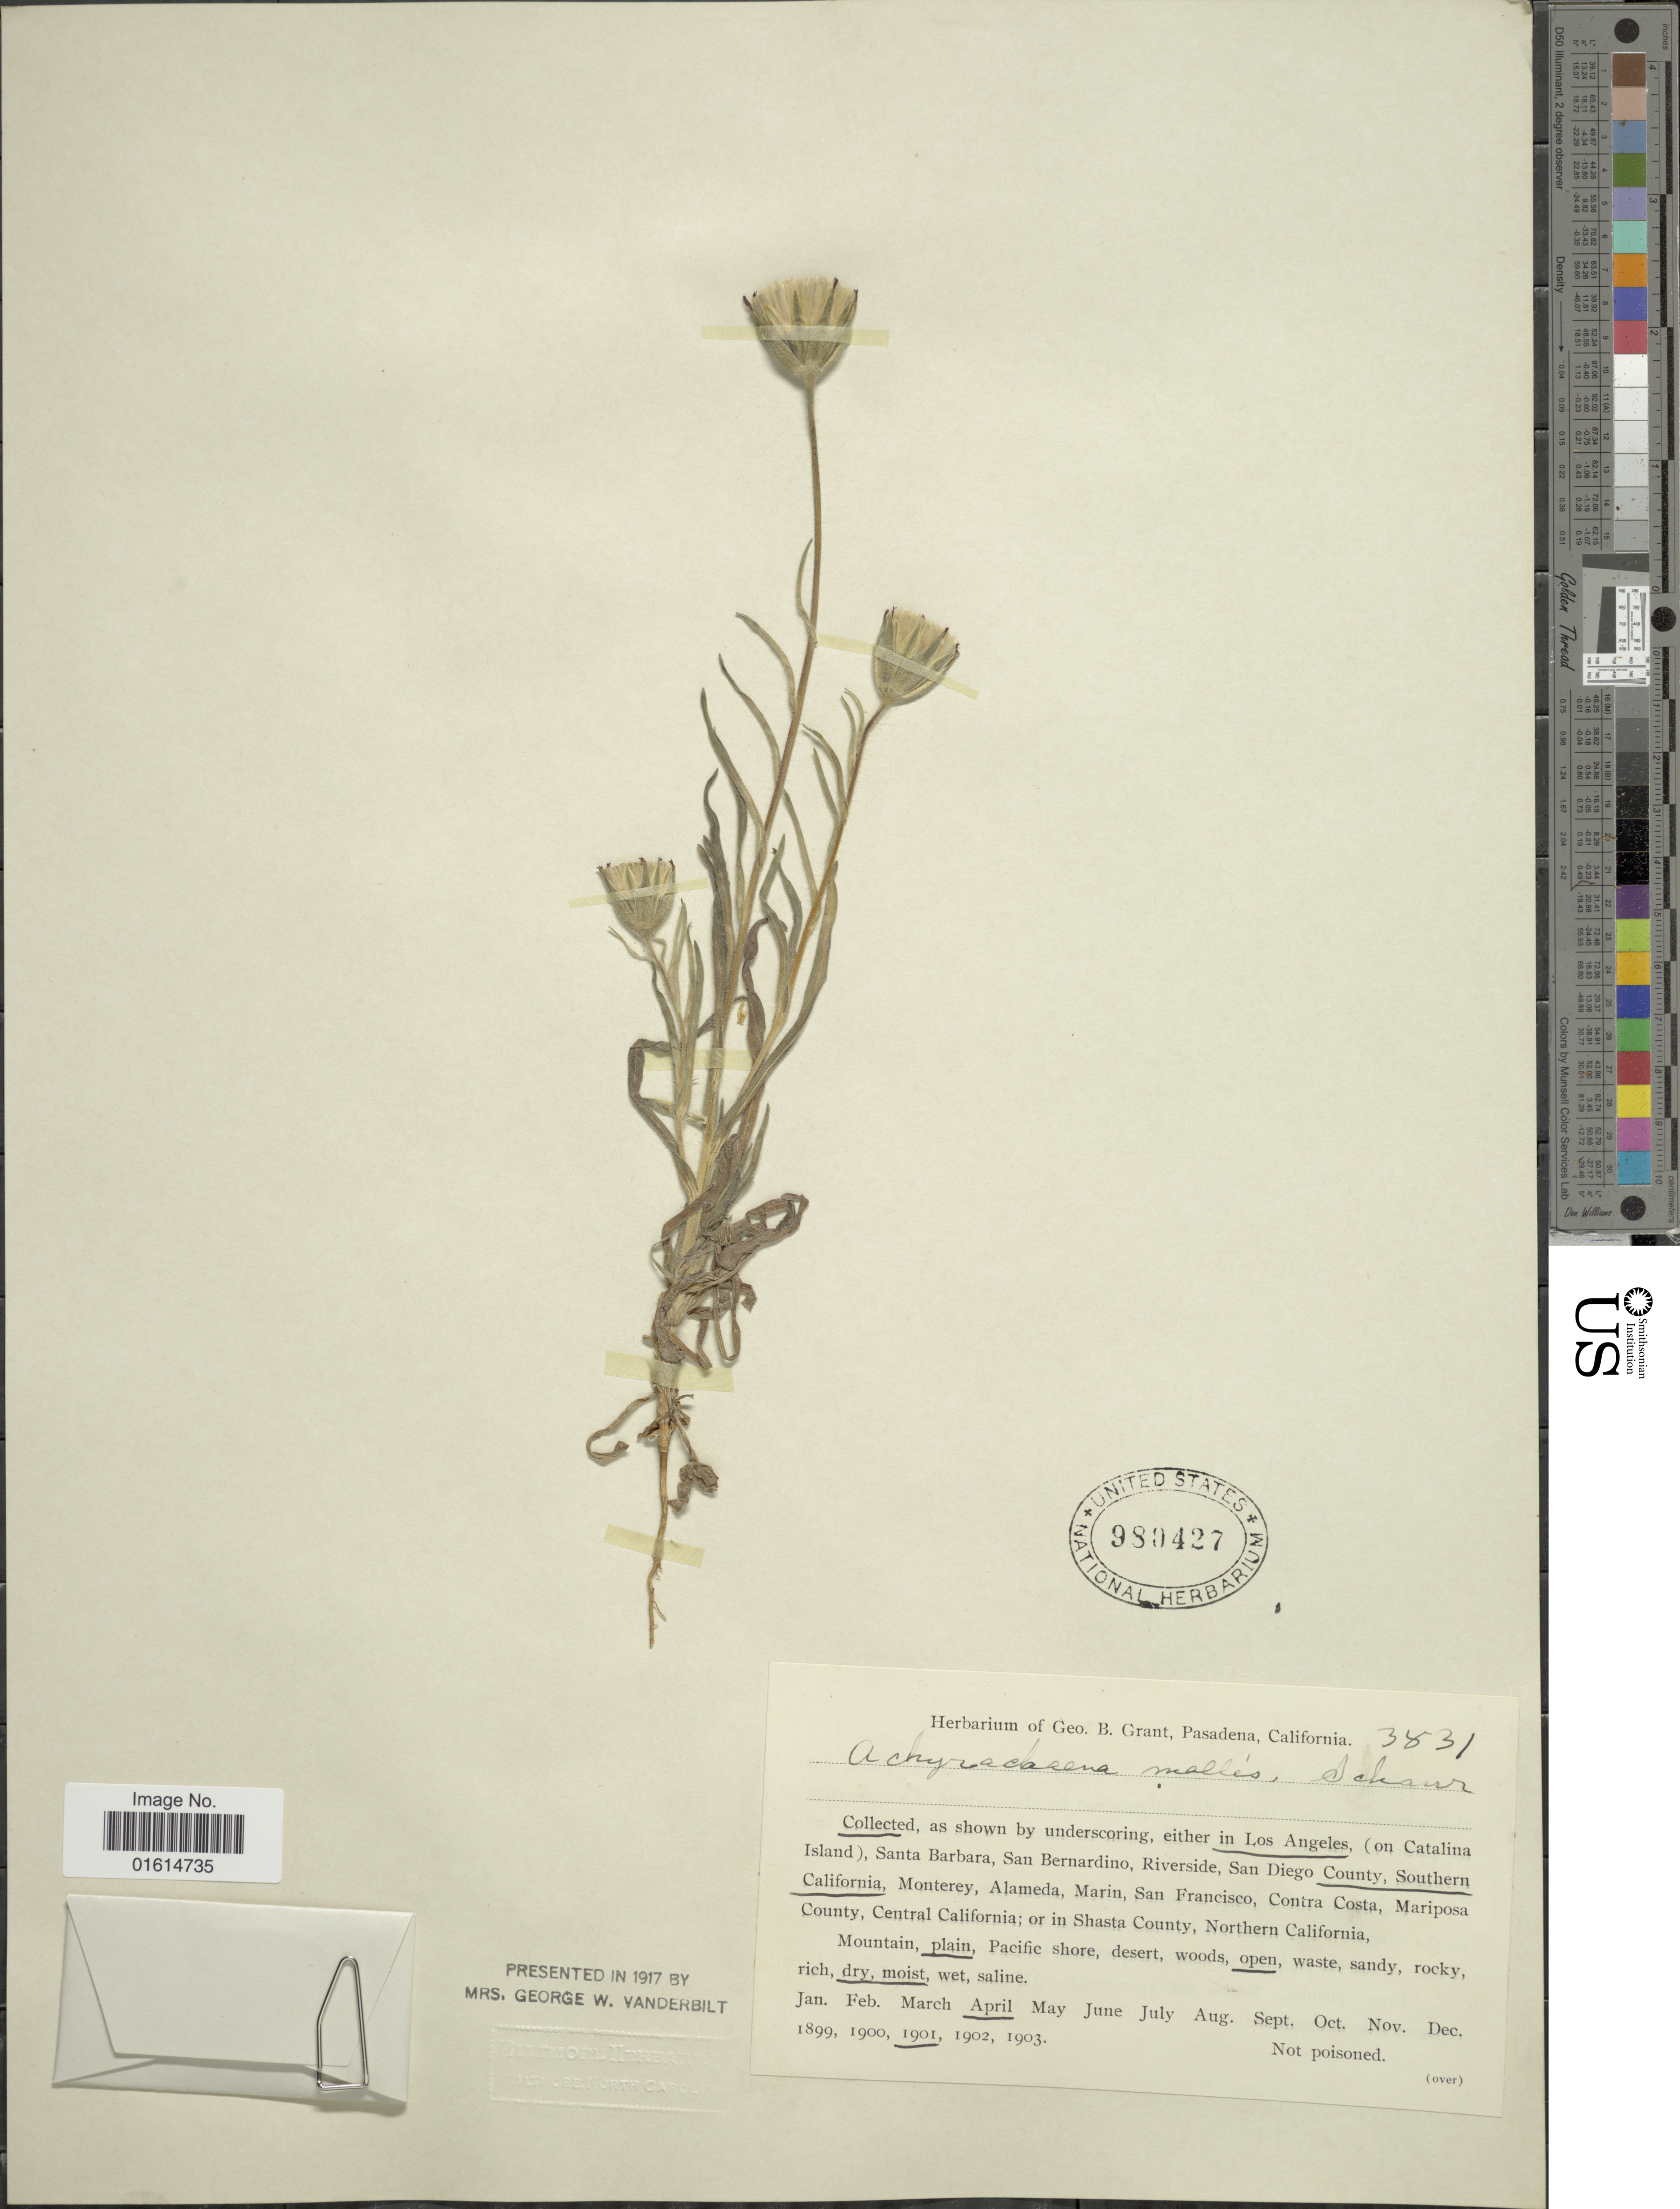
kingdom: Plantae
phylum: Tracheophyta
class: Magnoliopsida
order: Asterales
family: Asteraceae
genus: Achyrachaena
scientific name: Achyrachaena mollis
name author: Schauer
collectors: ex herb. G. B. Grant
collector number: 3831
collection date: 1904-04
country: United States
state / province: California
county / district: Los Angeles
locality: Los Angeles County, Southern California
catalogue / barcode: US 980427